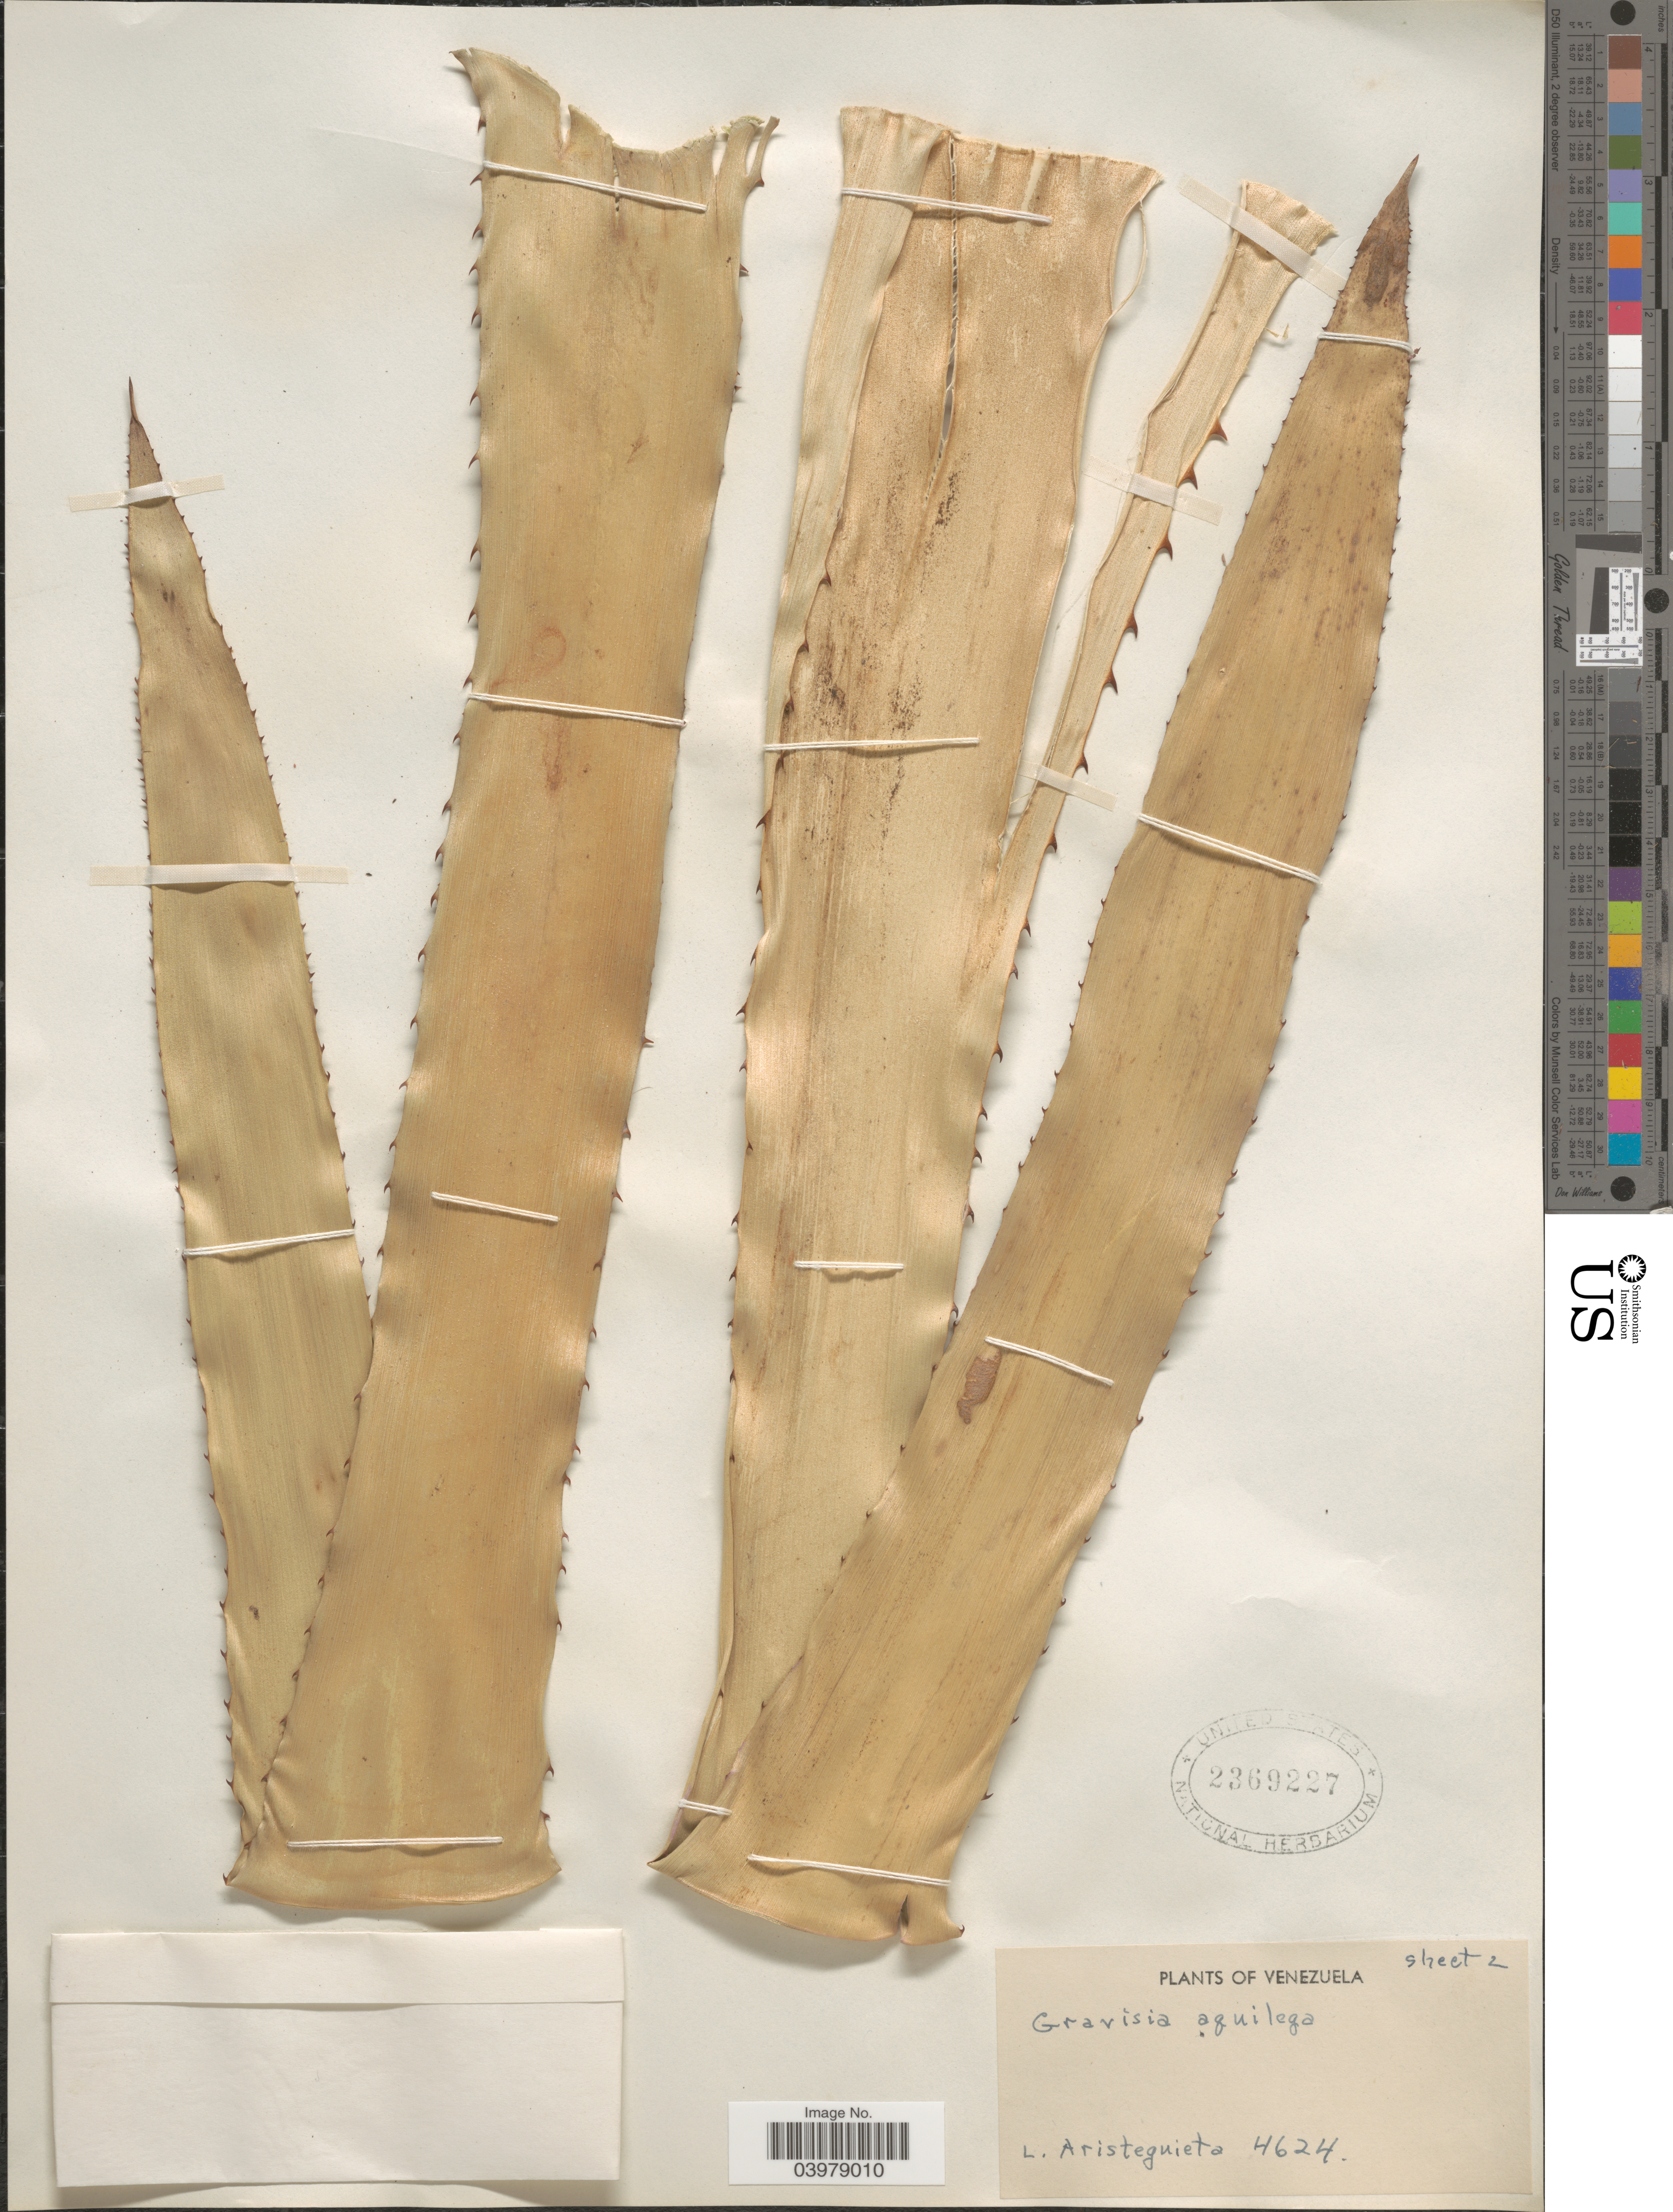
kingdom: Plantae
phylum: Tracheophyta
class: Liliopsida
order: Poales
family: Bromeliaceae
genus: Aechmea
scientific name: Aechmea aquilega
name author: (Salisb.) Griseb.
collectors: L. Aristeguieta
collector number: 4624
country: Venezuela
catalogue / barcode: US 2369227